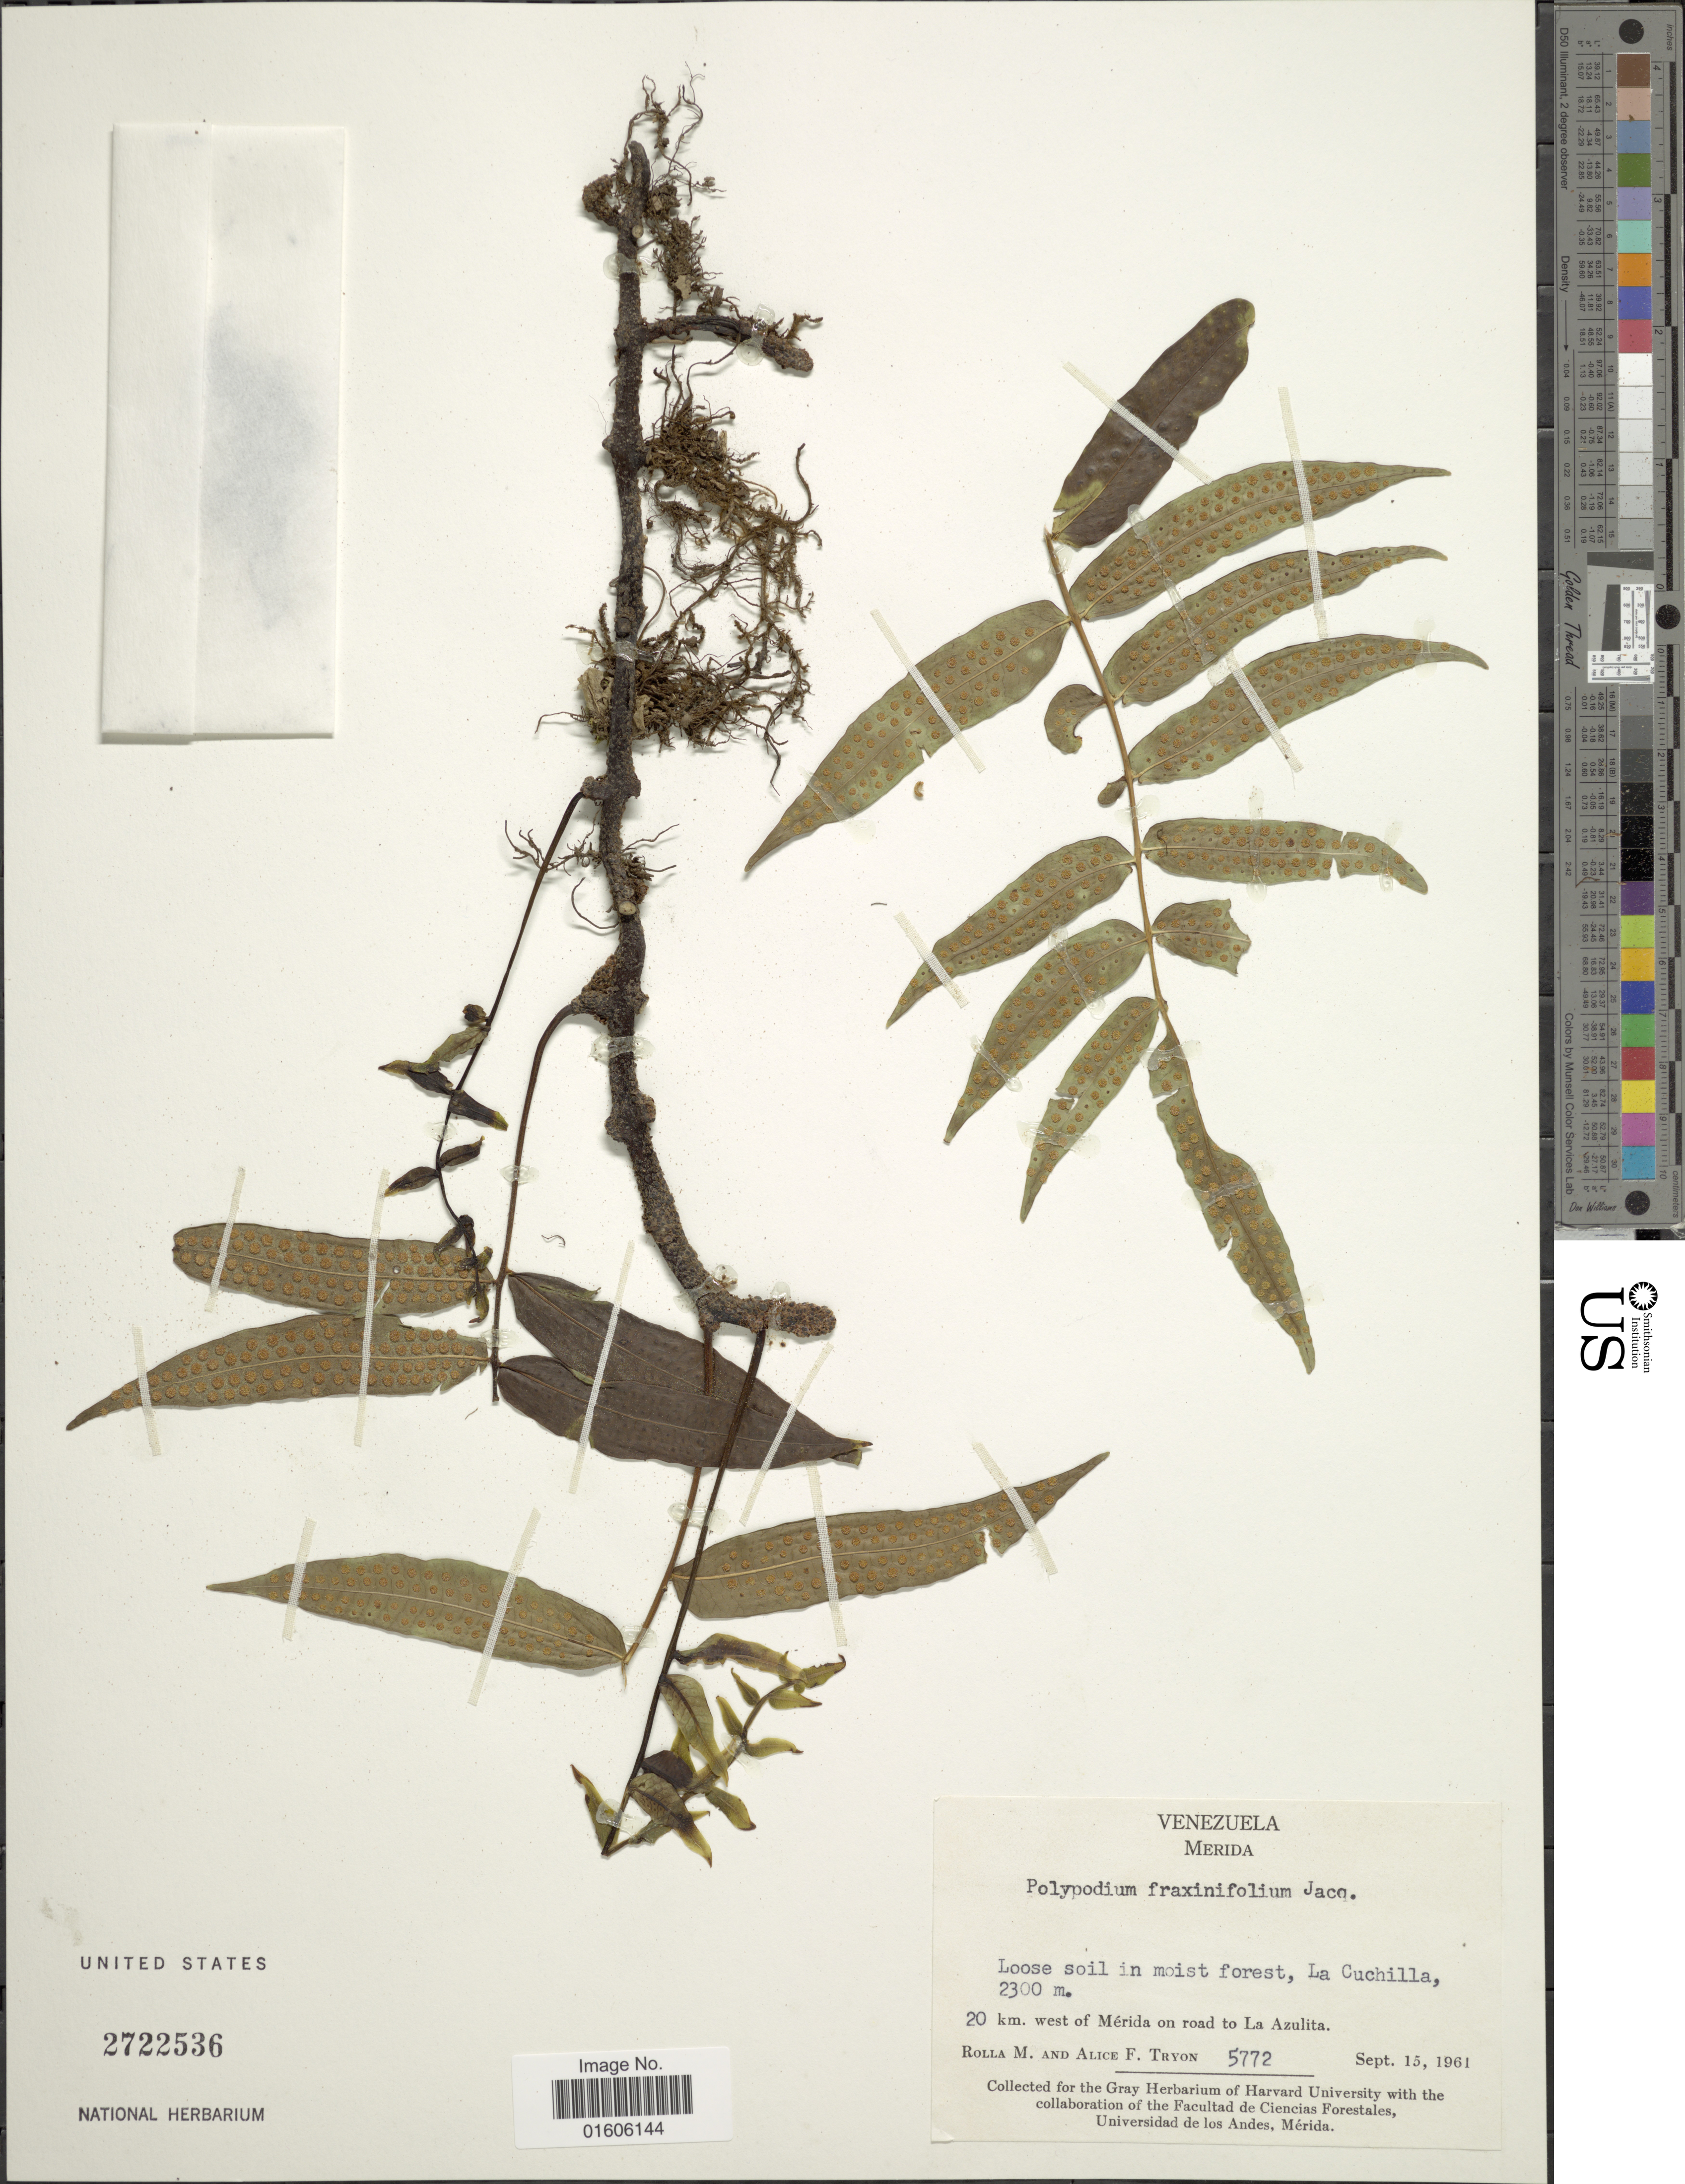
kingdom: Plantae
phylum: Tracheophyta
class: Polypodiopsida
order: Polypodiales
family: Polypodiaceae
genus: Serpocaulon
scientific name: Serpocaulon fraxinifolium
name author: (Jacq.) A.R. Sm.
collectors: R. M. Tryon & A. F. Tryon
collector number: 5772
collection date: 1961-09-15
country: Venezuela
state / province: Mérida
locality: Loose soil in moist forest, La Cuchilla. 20 km. west of Mérida on road to La Azulita.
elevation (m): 2300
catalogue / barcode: US 2722536